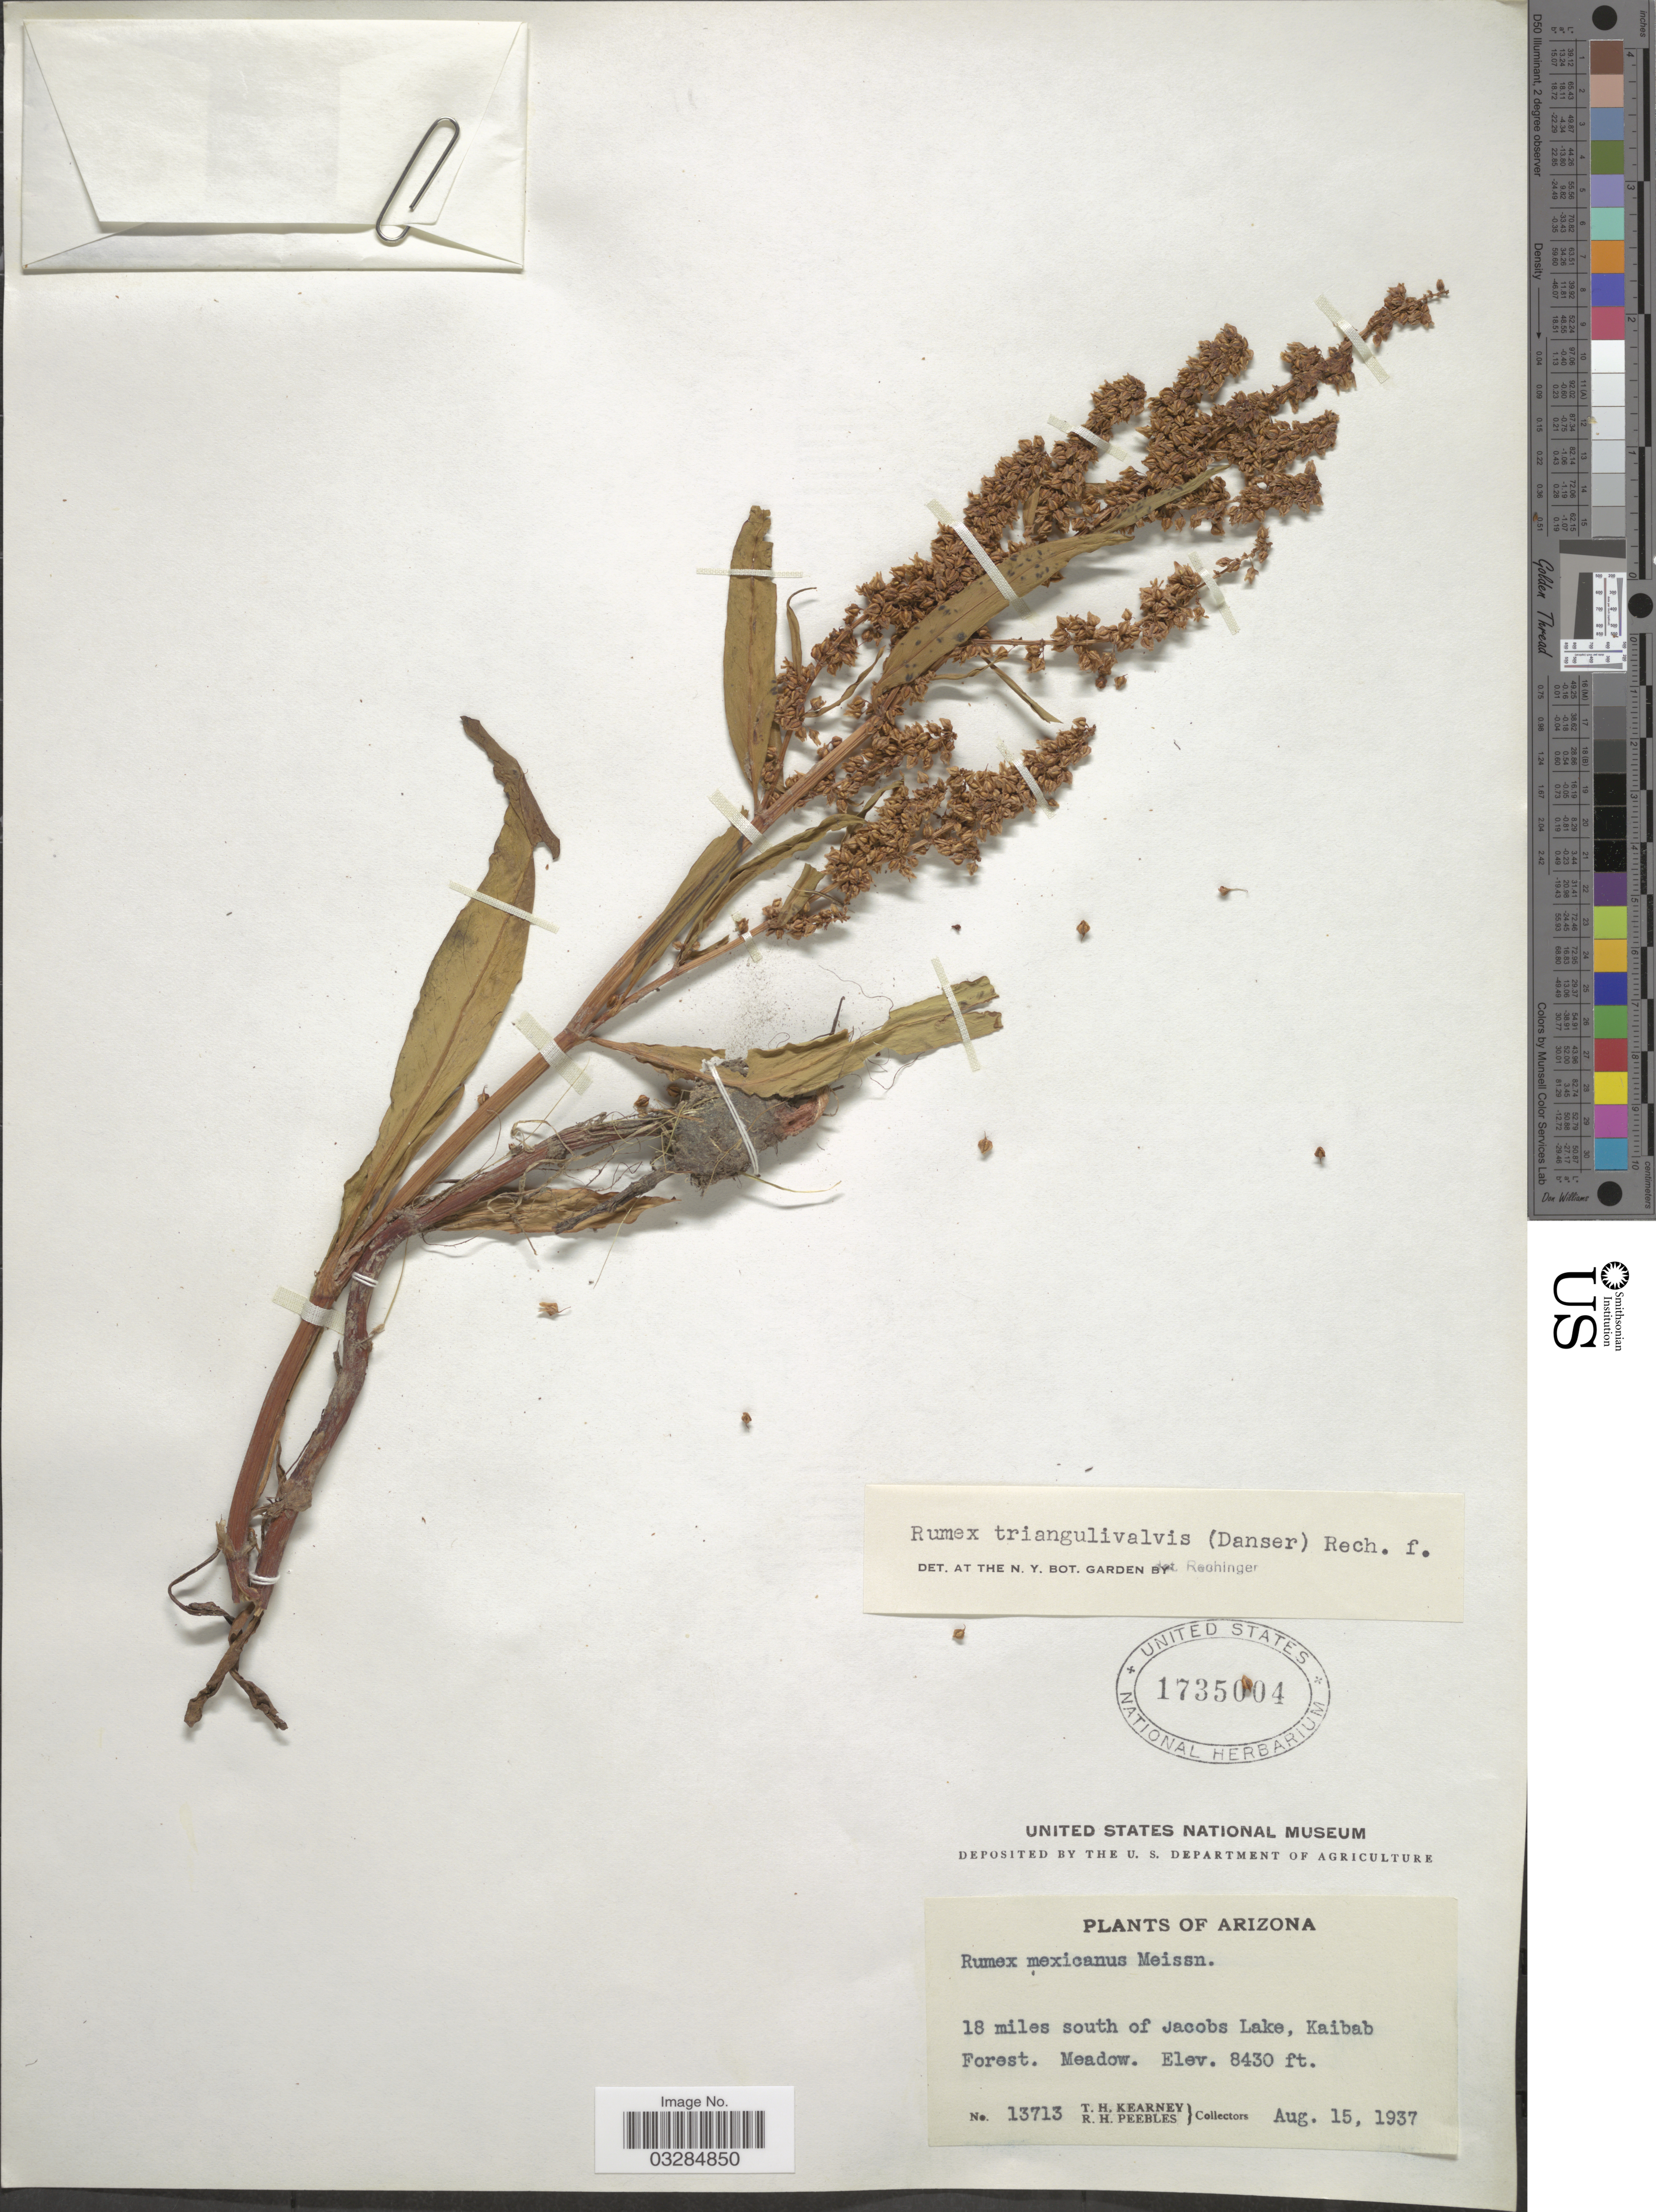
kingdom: Plantae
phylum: Tracheophyta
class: Magnoliopsida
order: Caryophyllales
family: Polygonaceae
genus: Rumex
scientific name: Rumex triangulivalvis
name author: (Danser) Rech. f.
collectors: T. H. Kearney & R. H. Peebles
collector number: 13713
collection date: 1937-08-15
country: United States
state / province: Arizona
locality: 18 miles south of Jacobs Lake, Kaibab Forest.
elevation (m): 2569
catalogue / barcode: US 1735004